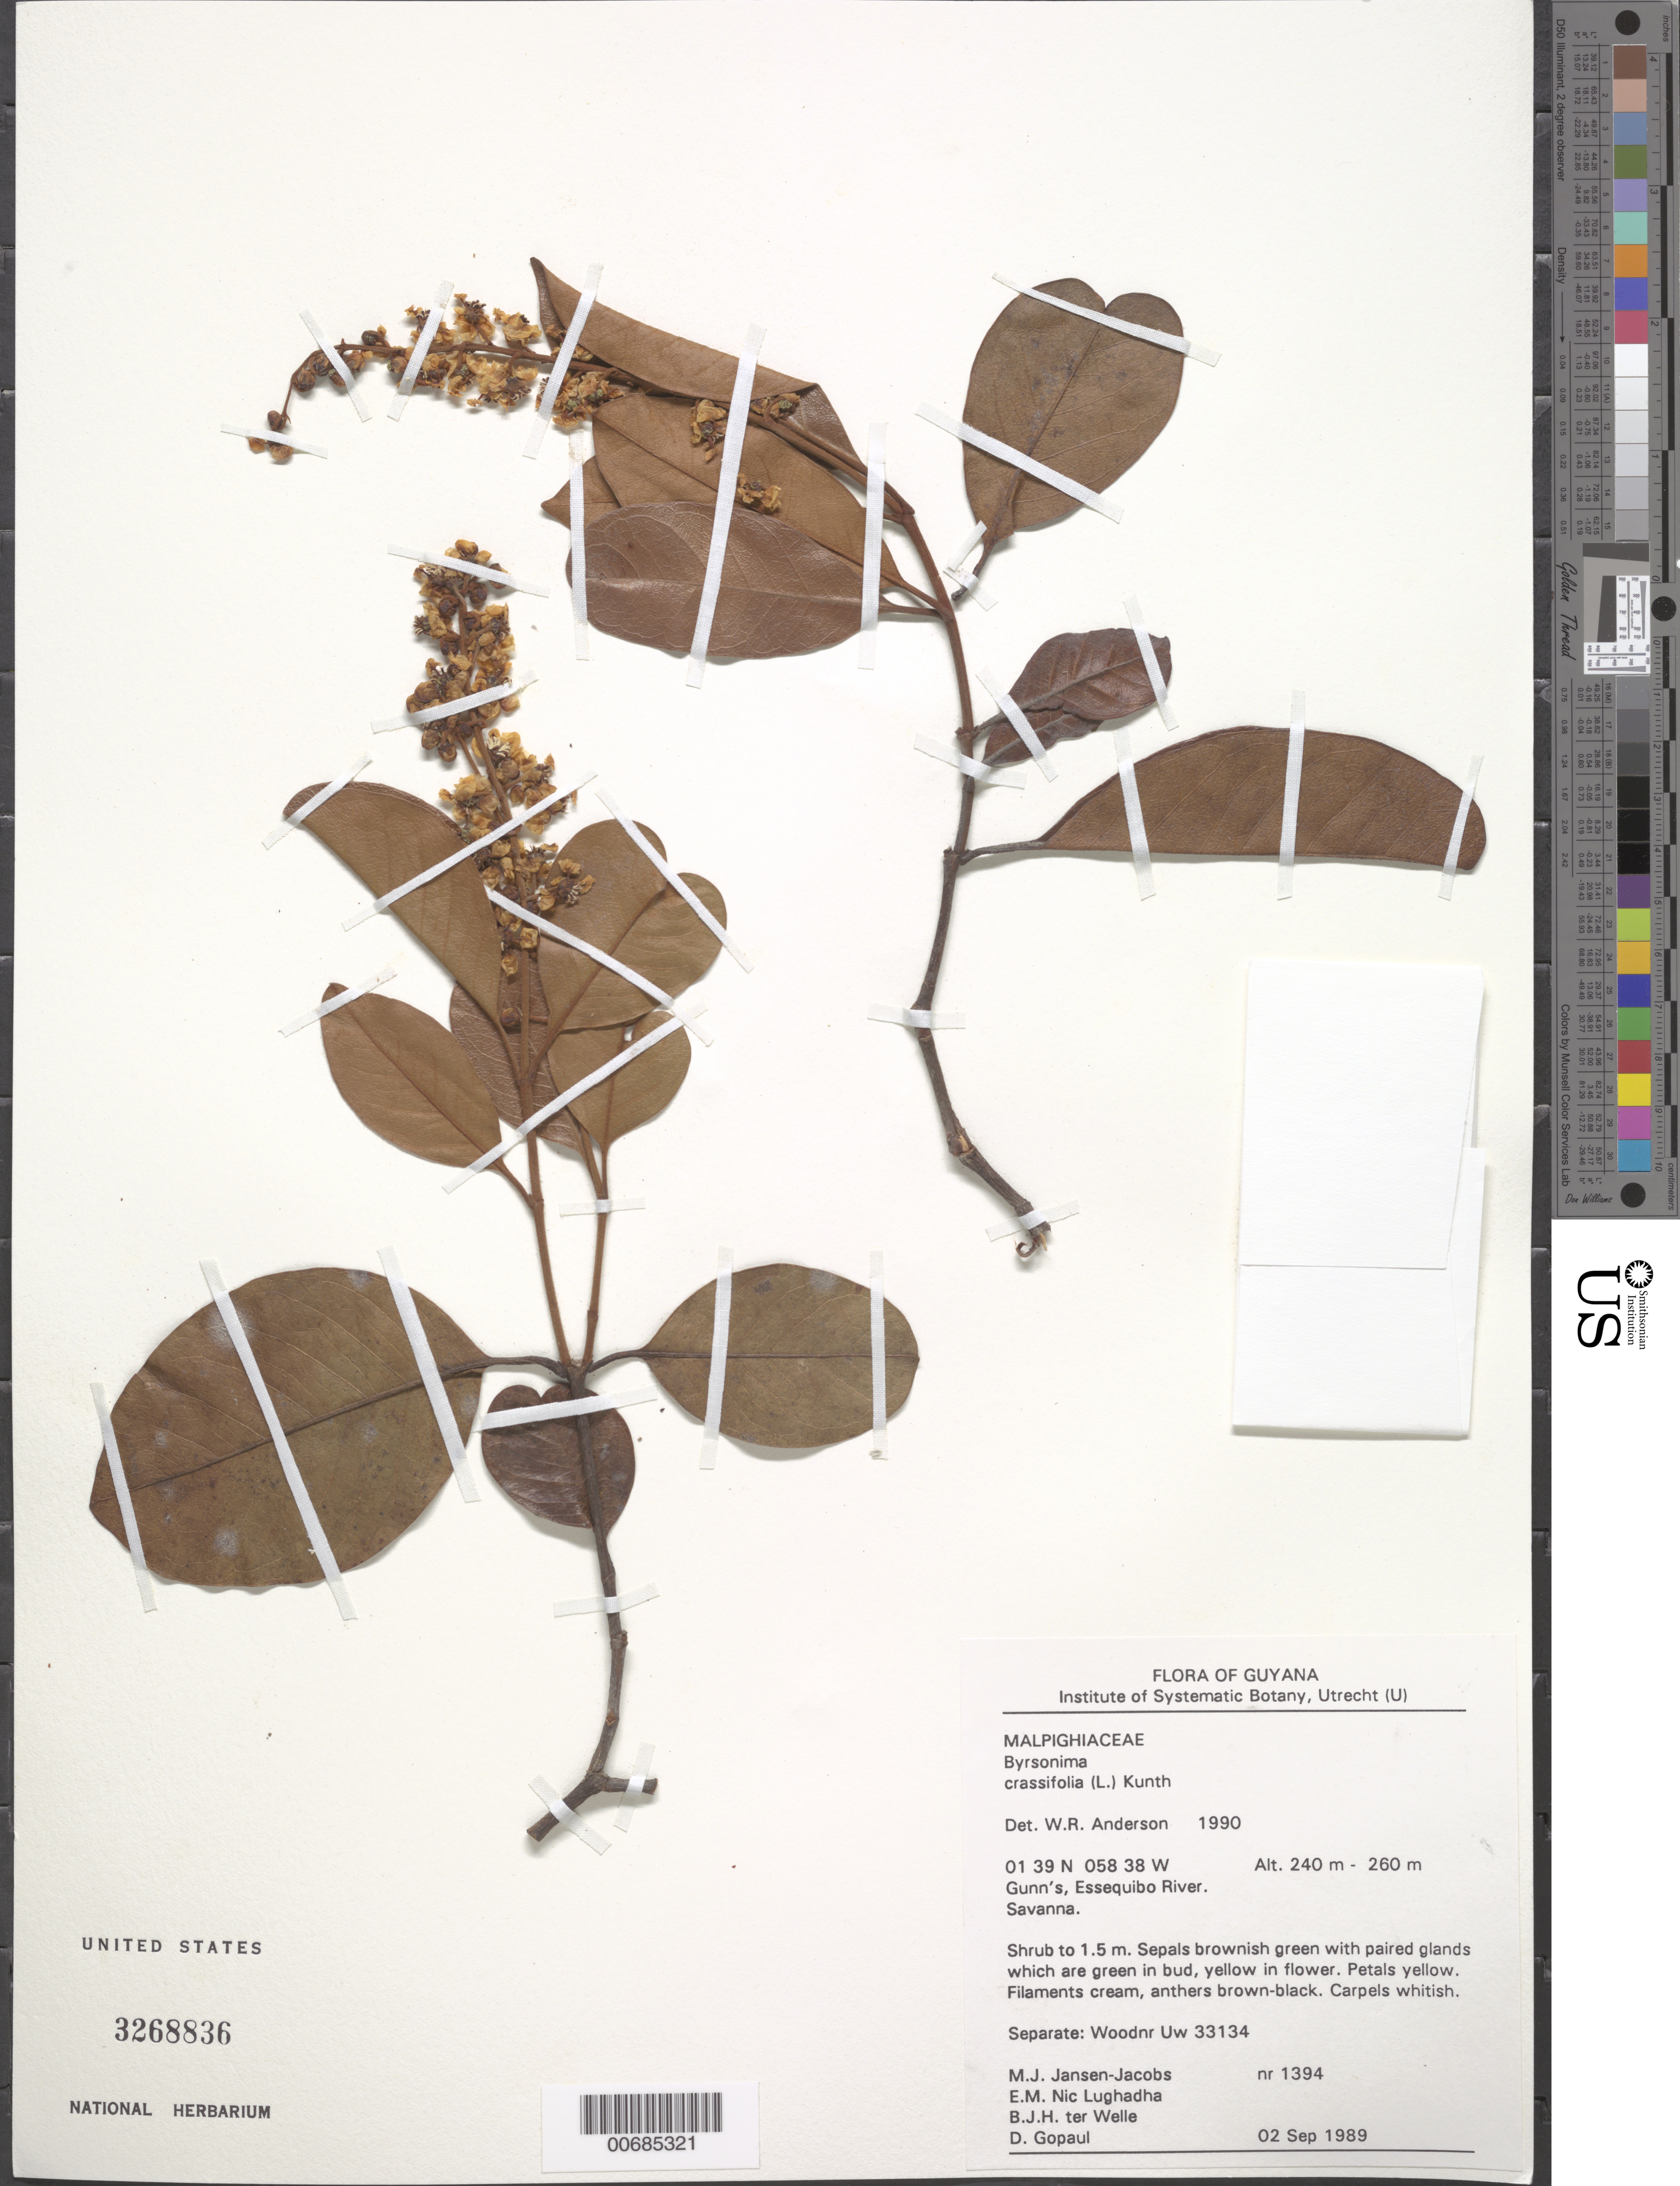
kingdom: Plantae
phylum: Tracheophyta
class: Magnoliopsida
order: Malpighiales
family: Malpighiaceae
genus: Byrsonima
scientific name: Byrsonima crassifolia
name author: (L.) Kunth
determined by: Anderson, W. R., (MICH), University of Michigan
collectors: M. J. Jansen-Jacobs, E. Nic Lughadha, B. Welle & D. Gopaul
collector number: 1394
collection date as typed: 2-Sep-89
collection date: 1989-09-02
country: Guyana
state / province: U. Takutu-U. Essequibo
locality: Gunn's, Essequibo River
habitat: Savanna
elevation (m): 240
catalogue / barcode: US 3268836